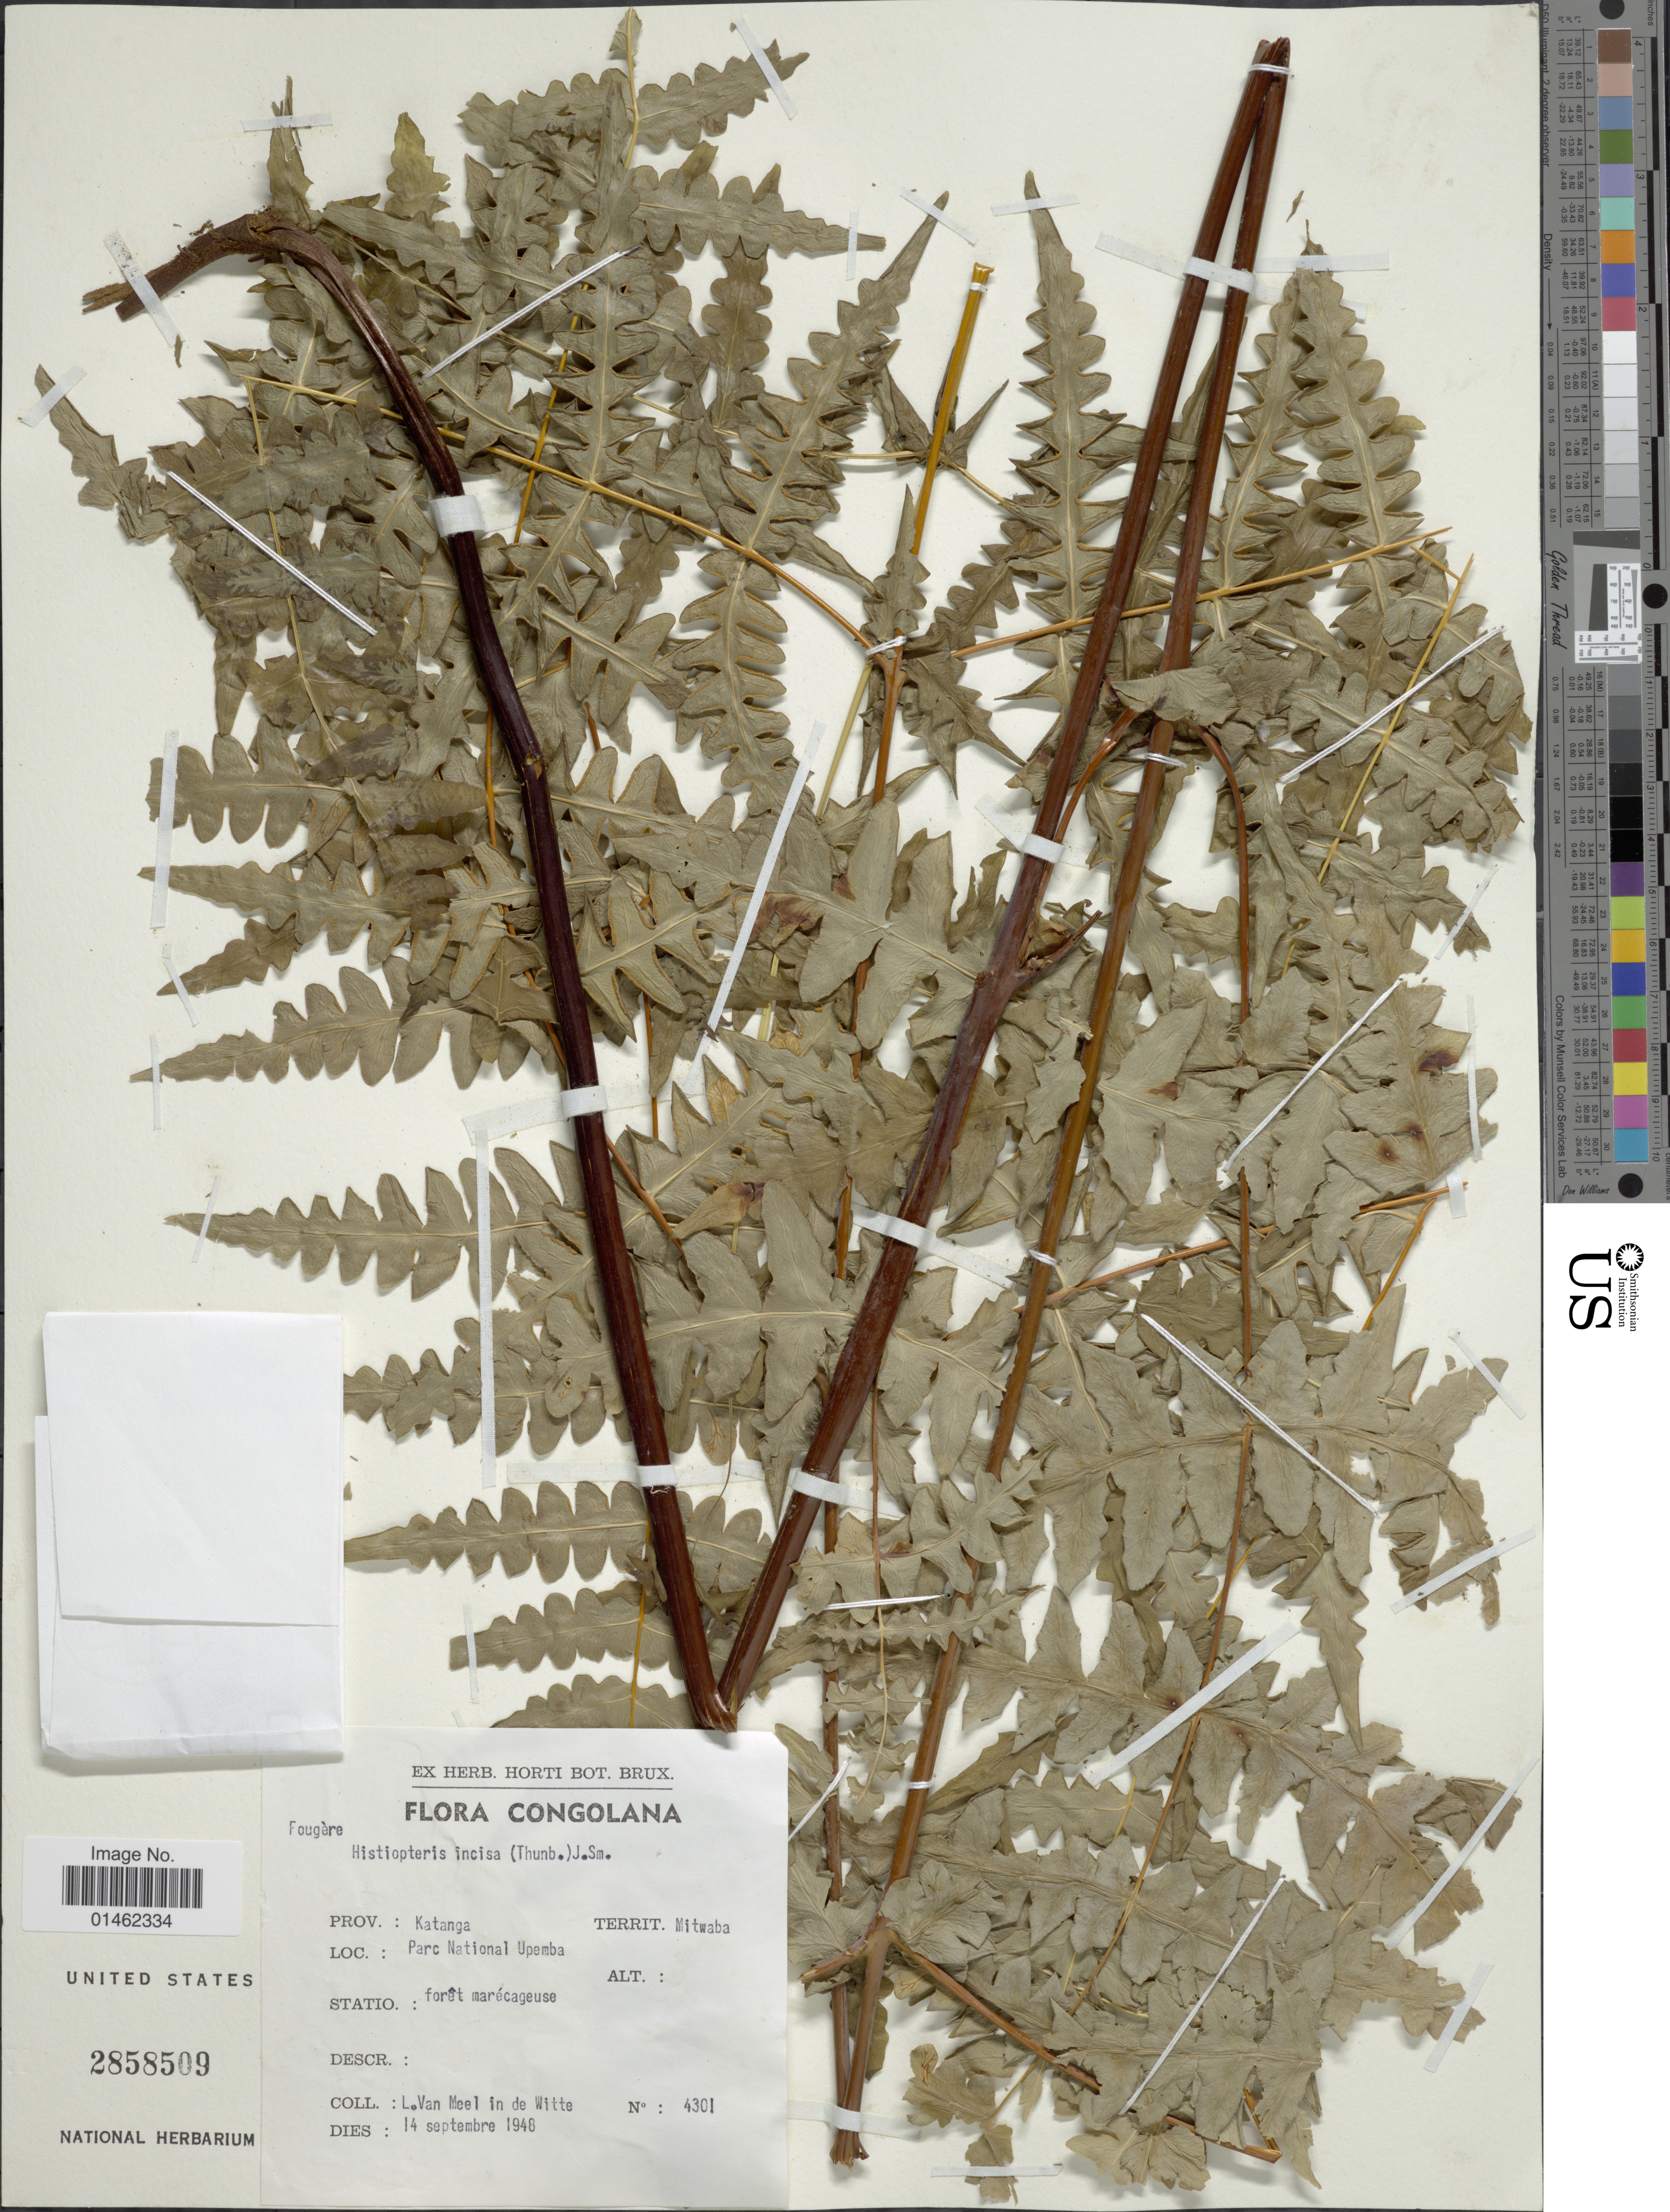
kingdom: Plantae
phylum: Tracheophyta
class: Polypodiopsida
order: Polypodiales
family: Dennstaedtiaceae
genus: Histiopteris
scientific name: Histiopteris incisa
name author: (Thunb.) J. Sm.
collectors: L. Van Meel in de Wiite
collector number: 4301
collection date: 1948-09-14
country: Congo, Democratic Republic of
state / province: Haut-Katanga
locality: Mitwaba, Parc National Upemba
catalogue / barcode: US 2858509